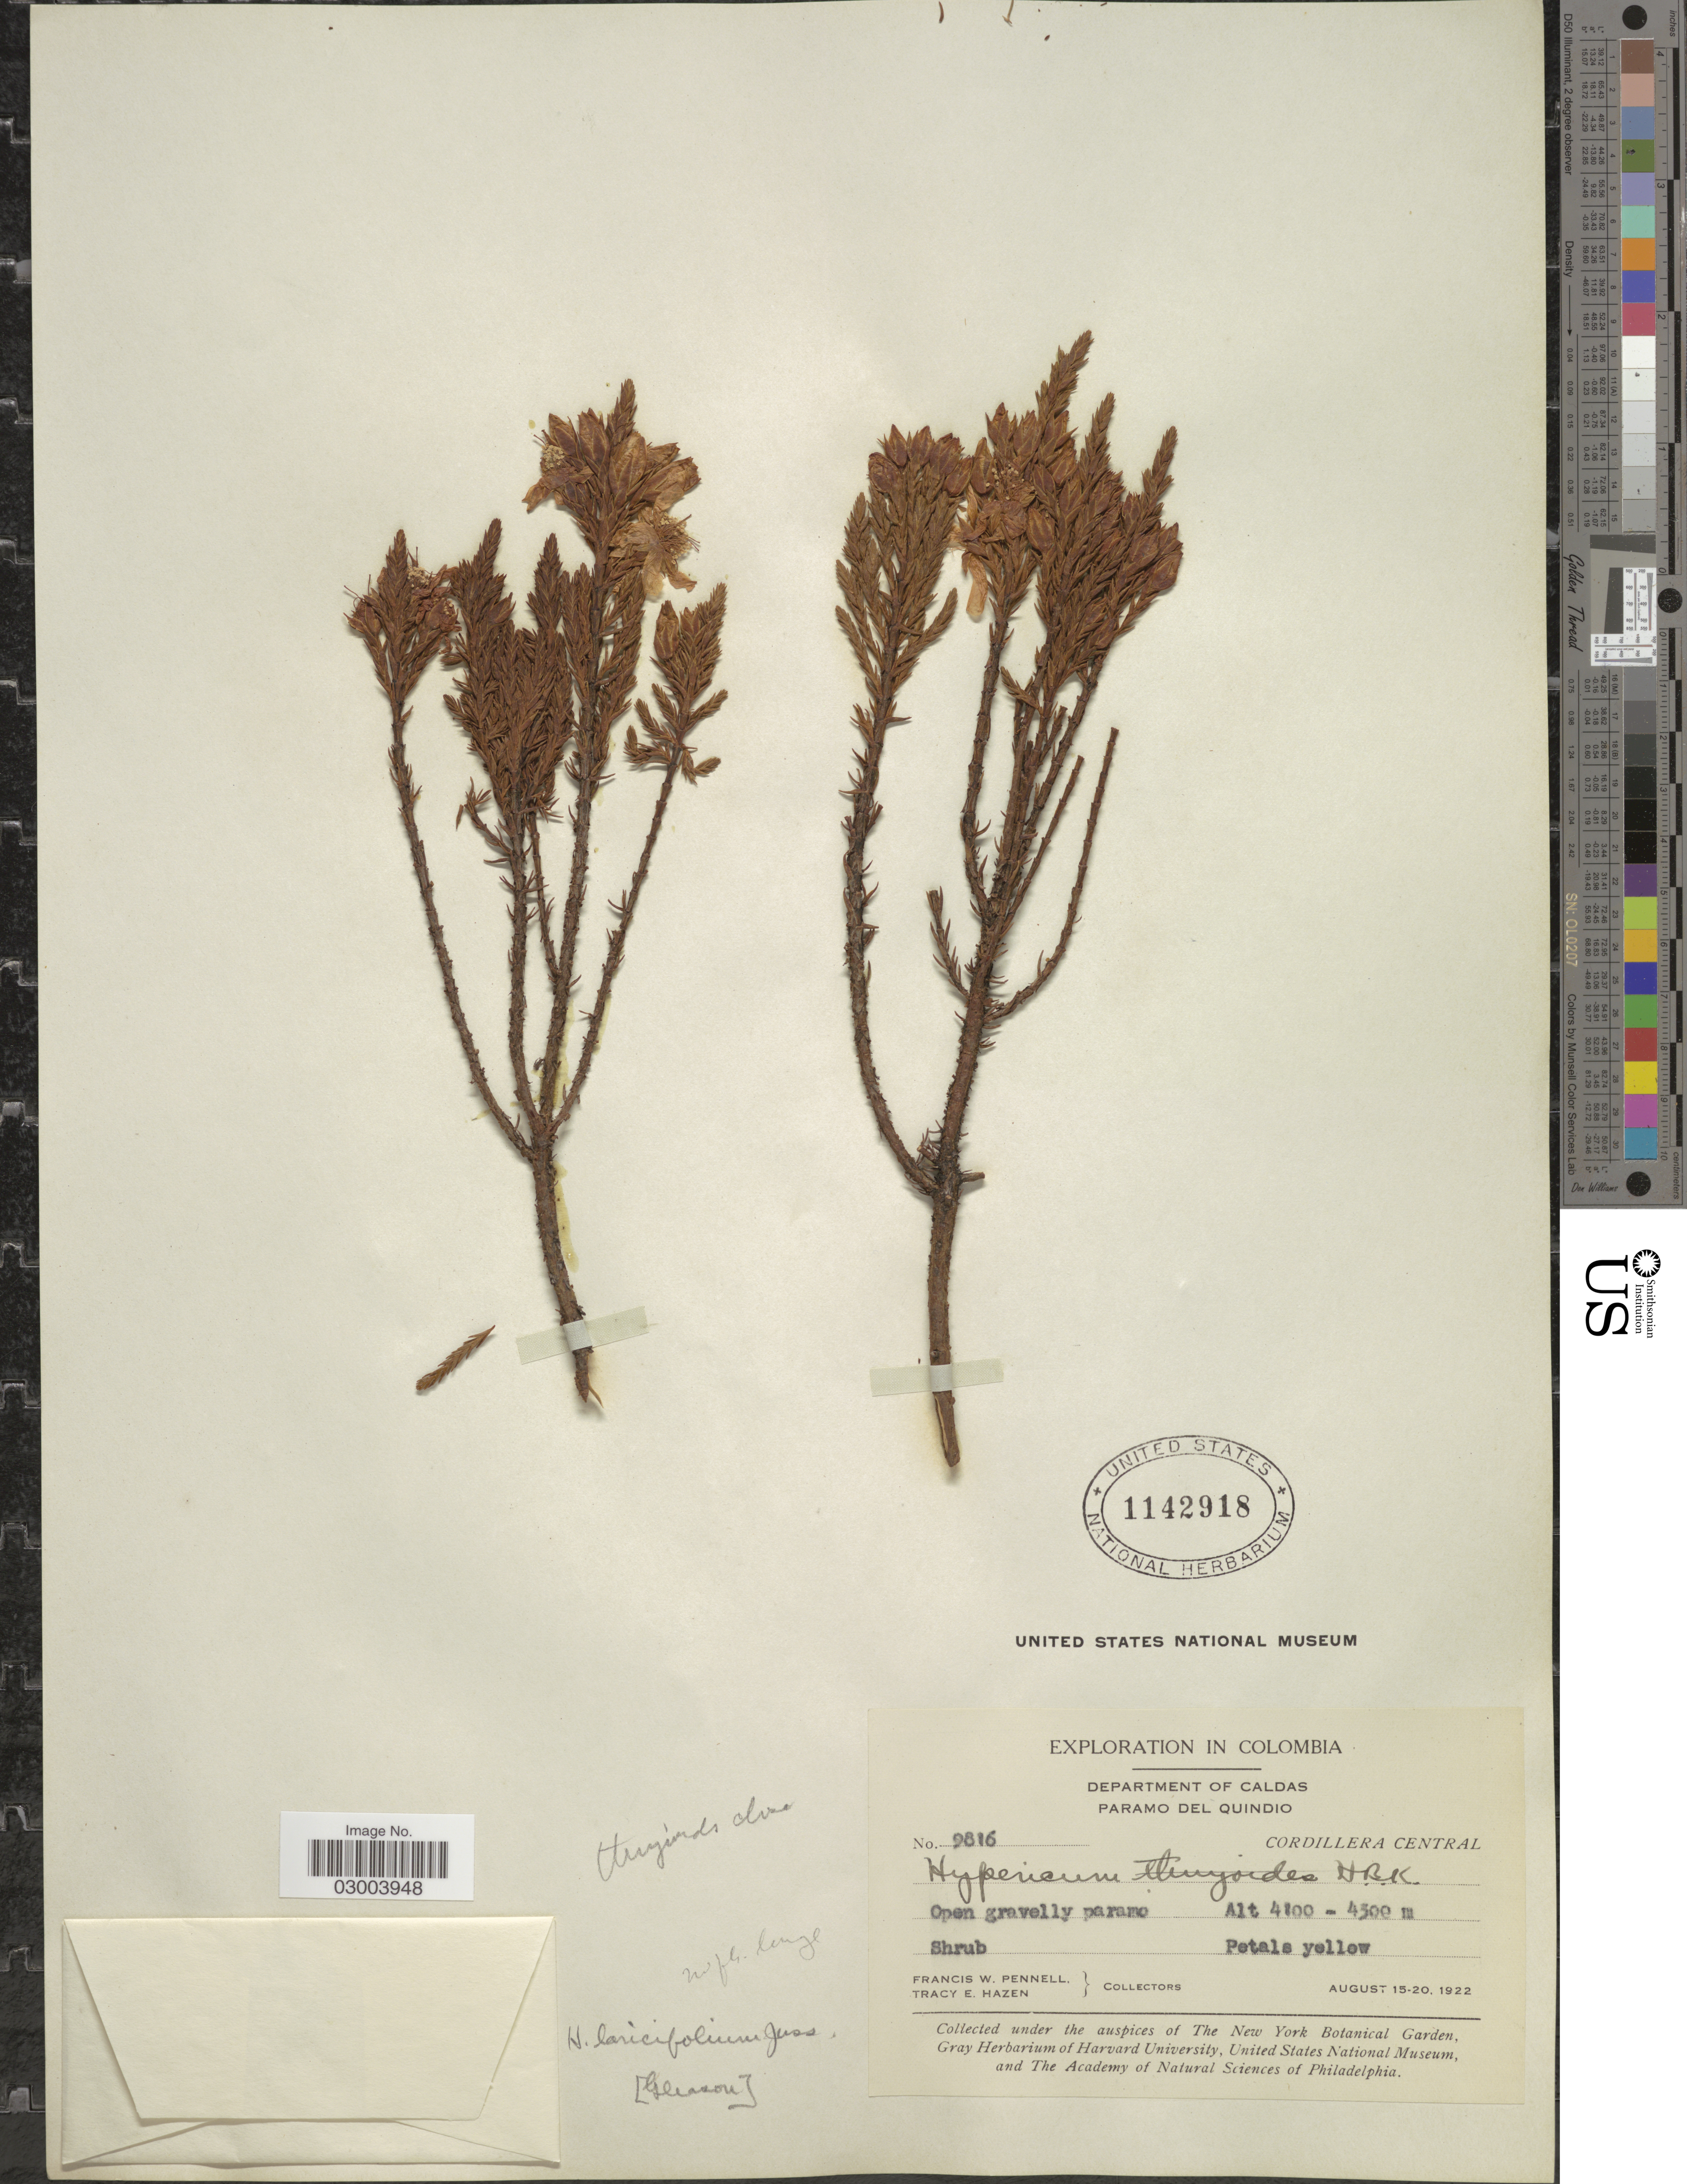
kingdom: Plantae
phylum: Tracheophyta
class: Magnoliopsida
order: Malpighiales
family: Hypericaceae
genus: Hypericum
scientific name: Hypericum thuyoides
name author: Kunth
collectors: F. W. Pennell & T. E. Hazen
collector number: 9816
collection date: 1922-08-15/1922-08-20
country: Colombia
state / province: Caldas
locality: Department of Caldas, Paramo del Quindio, Cordillera Central.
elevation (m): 4100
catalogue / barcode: US 1142918